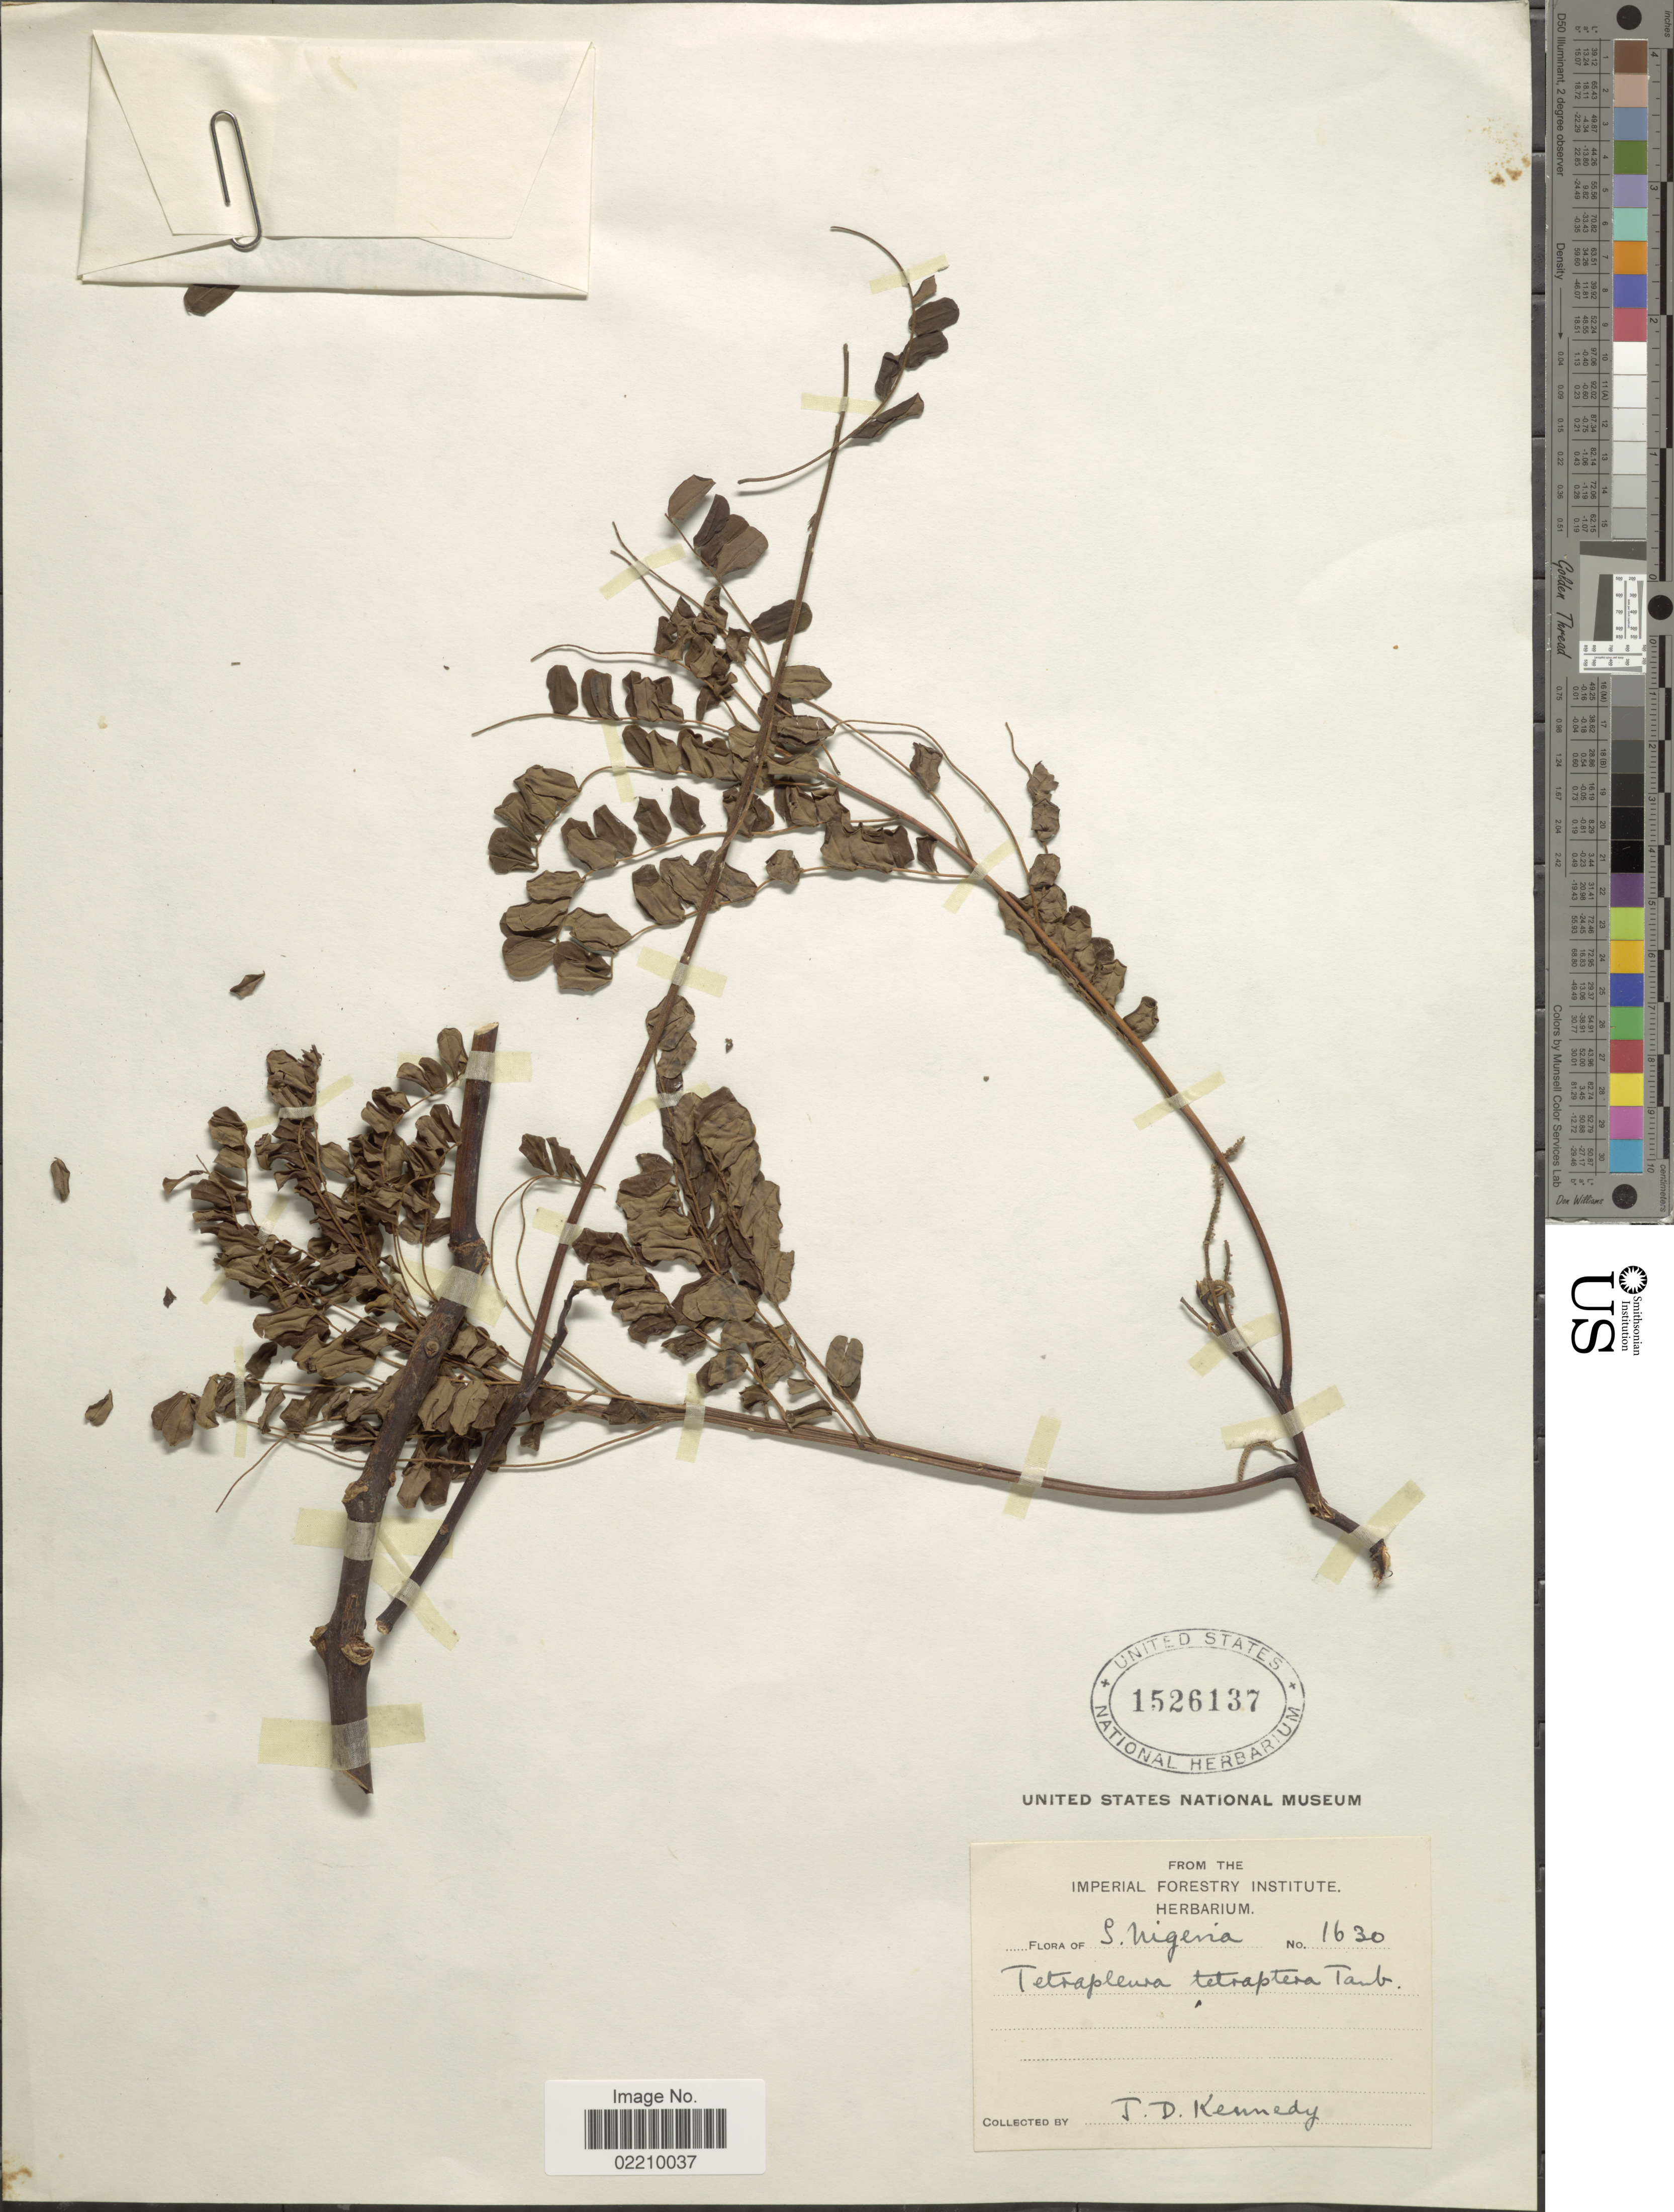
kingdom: Plantae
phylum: Tracheophyta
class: Magnoliopsida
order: Fabales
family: Fabaceae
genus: Tetrapleura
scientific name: Tetrapleura tetraptera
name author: Taub.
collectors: J. D. Kennedy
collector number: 1630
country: Nigeria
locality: S. Nigeria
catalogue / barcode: US 1526137